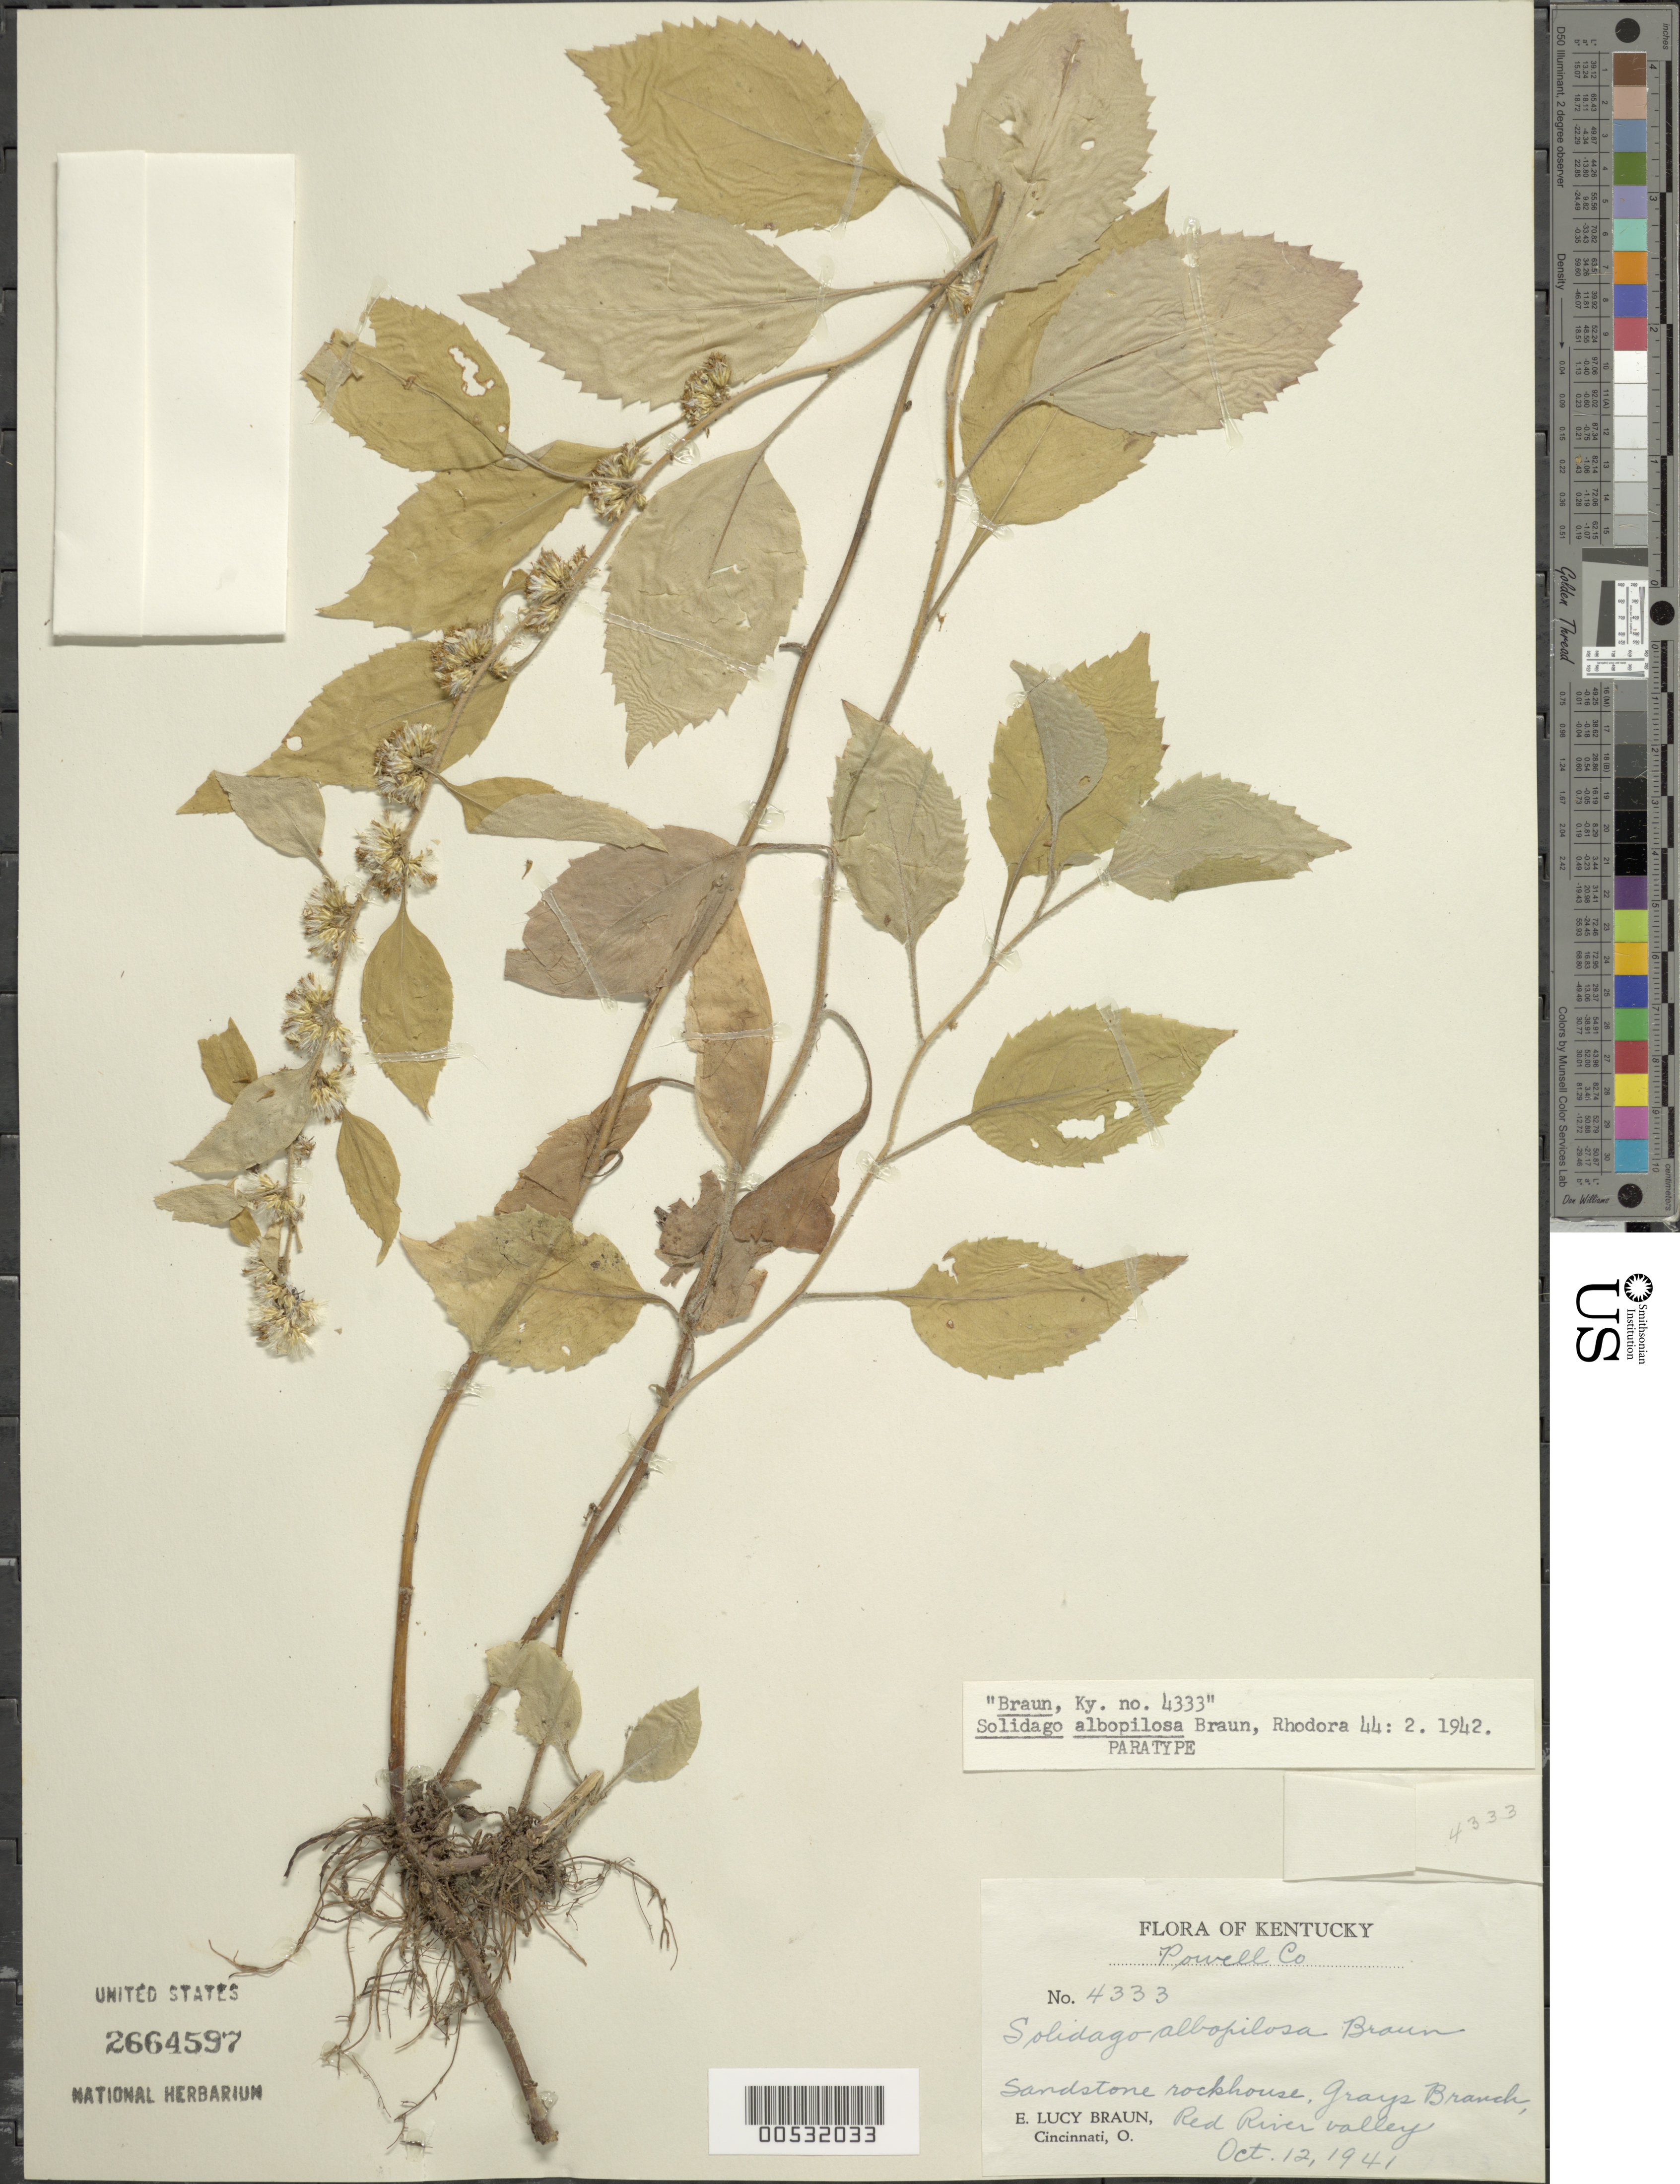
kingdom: Plantae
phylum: Tracheophyta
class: Magnoliopsida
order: Asterales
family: Asteraceae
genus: Solidago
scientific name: Solidago albopilosa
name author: E.L. Braun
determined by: Braun, E. Lucy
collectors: E. L. Braun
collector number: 4333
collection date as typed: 12 Oct 1941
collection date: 1941-10-12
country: United States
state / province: Kentucky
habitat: sandstone rockhouse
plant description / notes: Paratype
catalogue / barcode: US 2664597